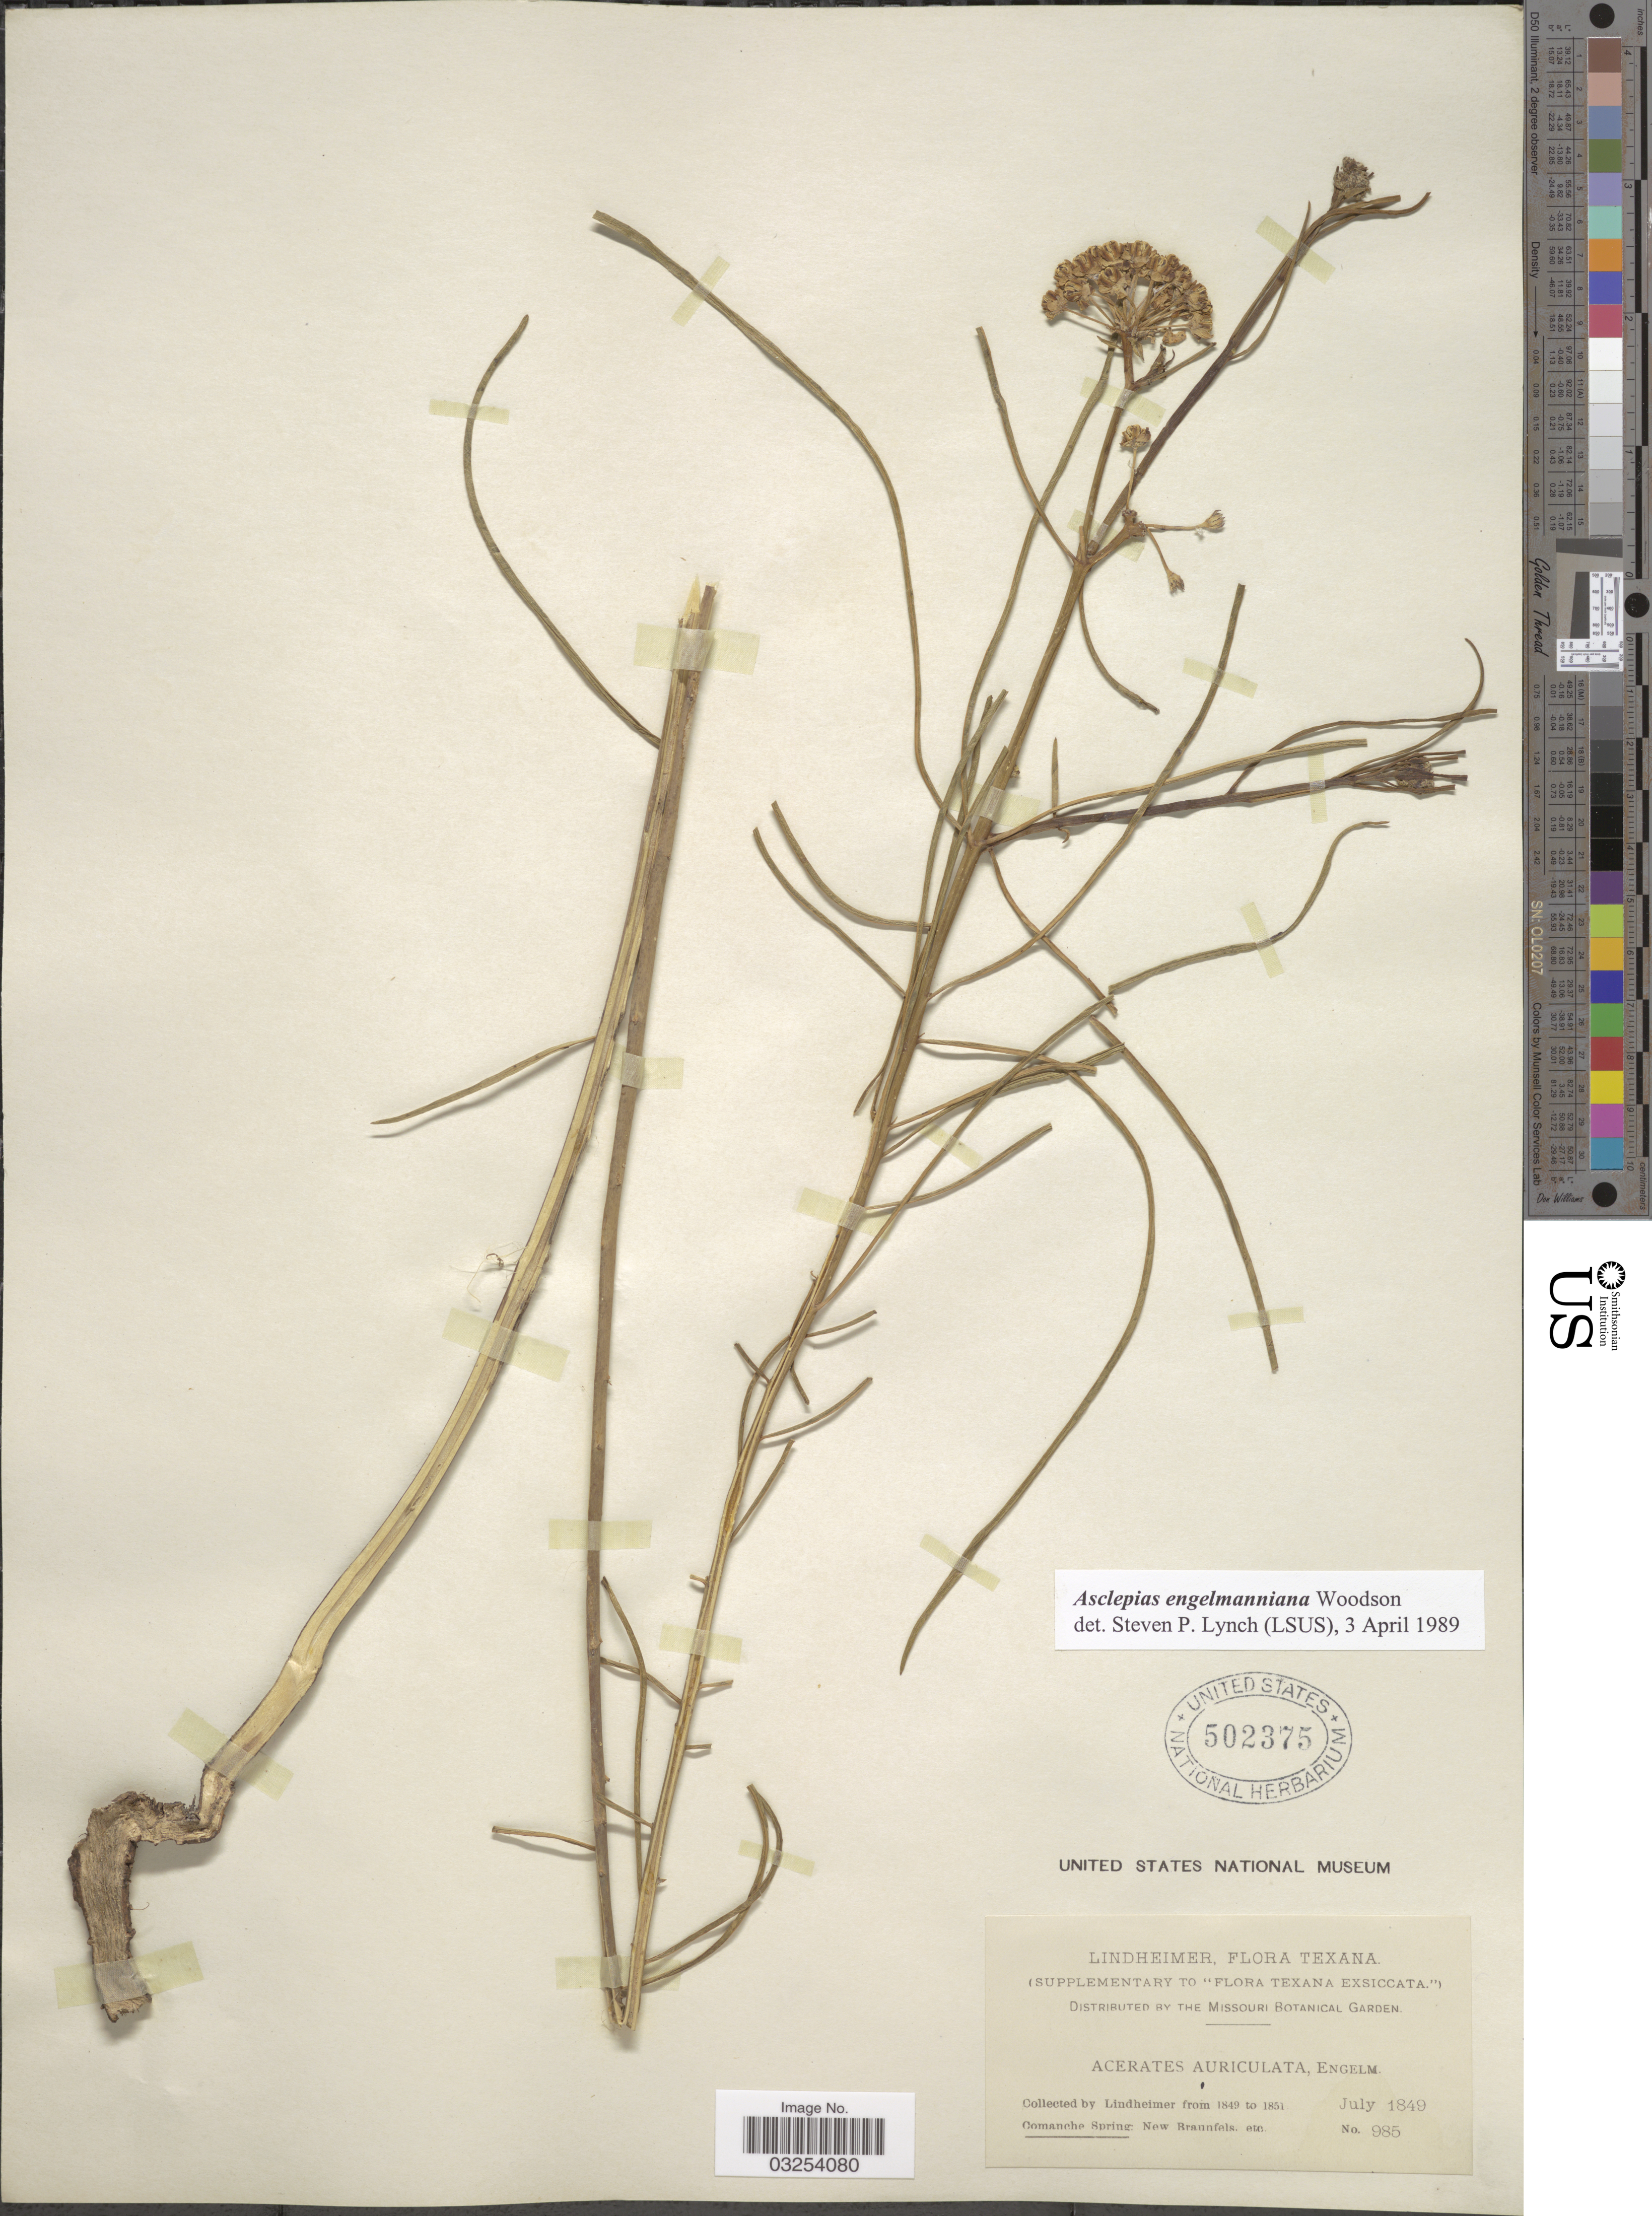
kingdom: Plantae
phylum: Tracheophyta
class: Magnoliopsida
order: Gentianales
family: Apocynaceae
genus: Asclepias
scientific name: Asclepias engelmanniana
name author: Woodson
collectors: -. Lindheimer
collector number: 985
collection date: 1849-07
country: United States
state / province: Texas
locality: Comanche Spring: New Braunfels. etc.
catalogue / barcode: US 502375